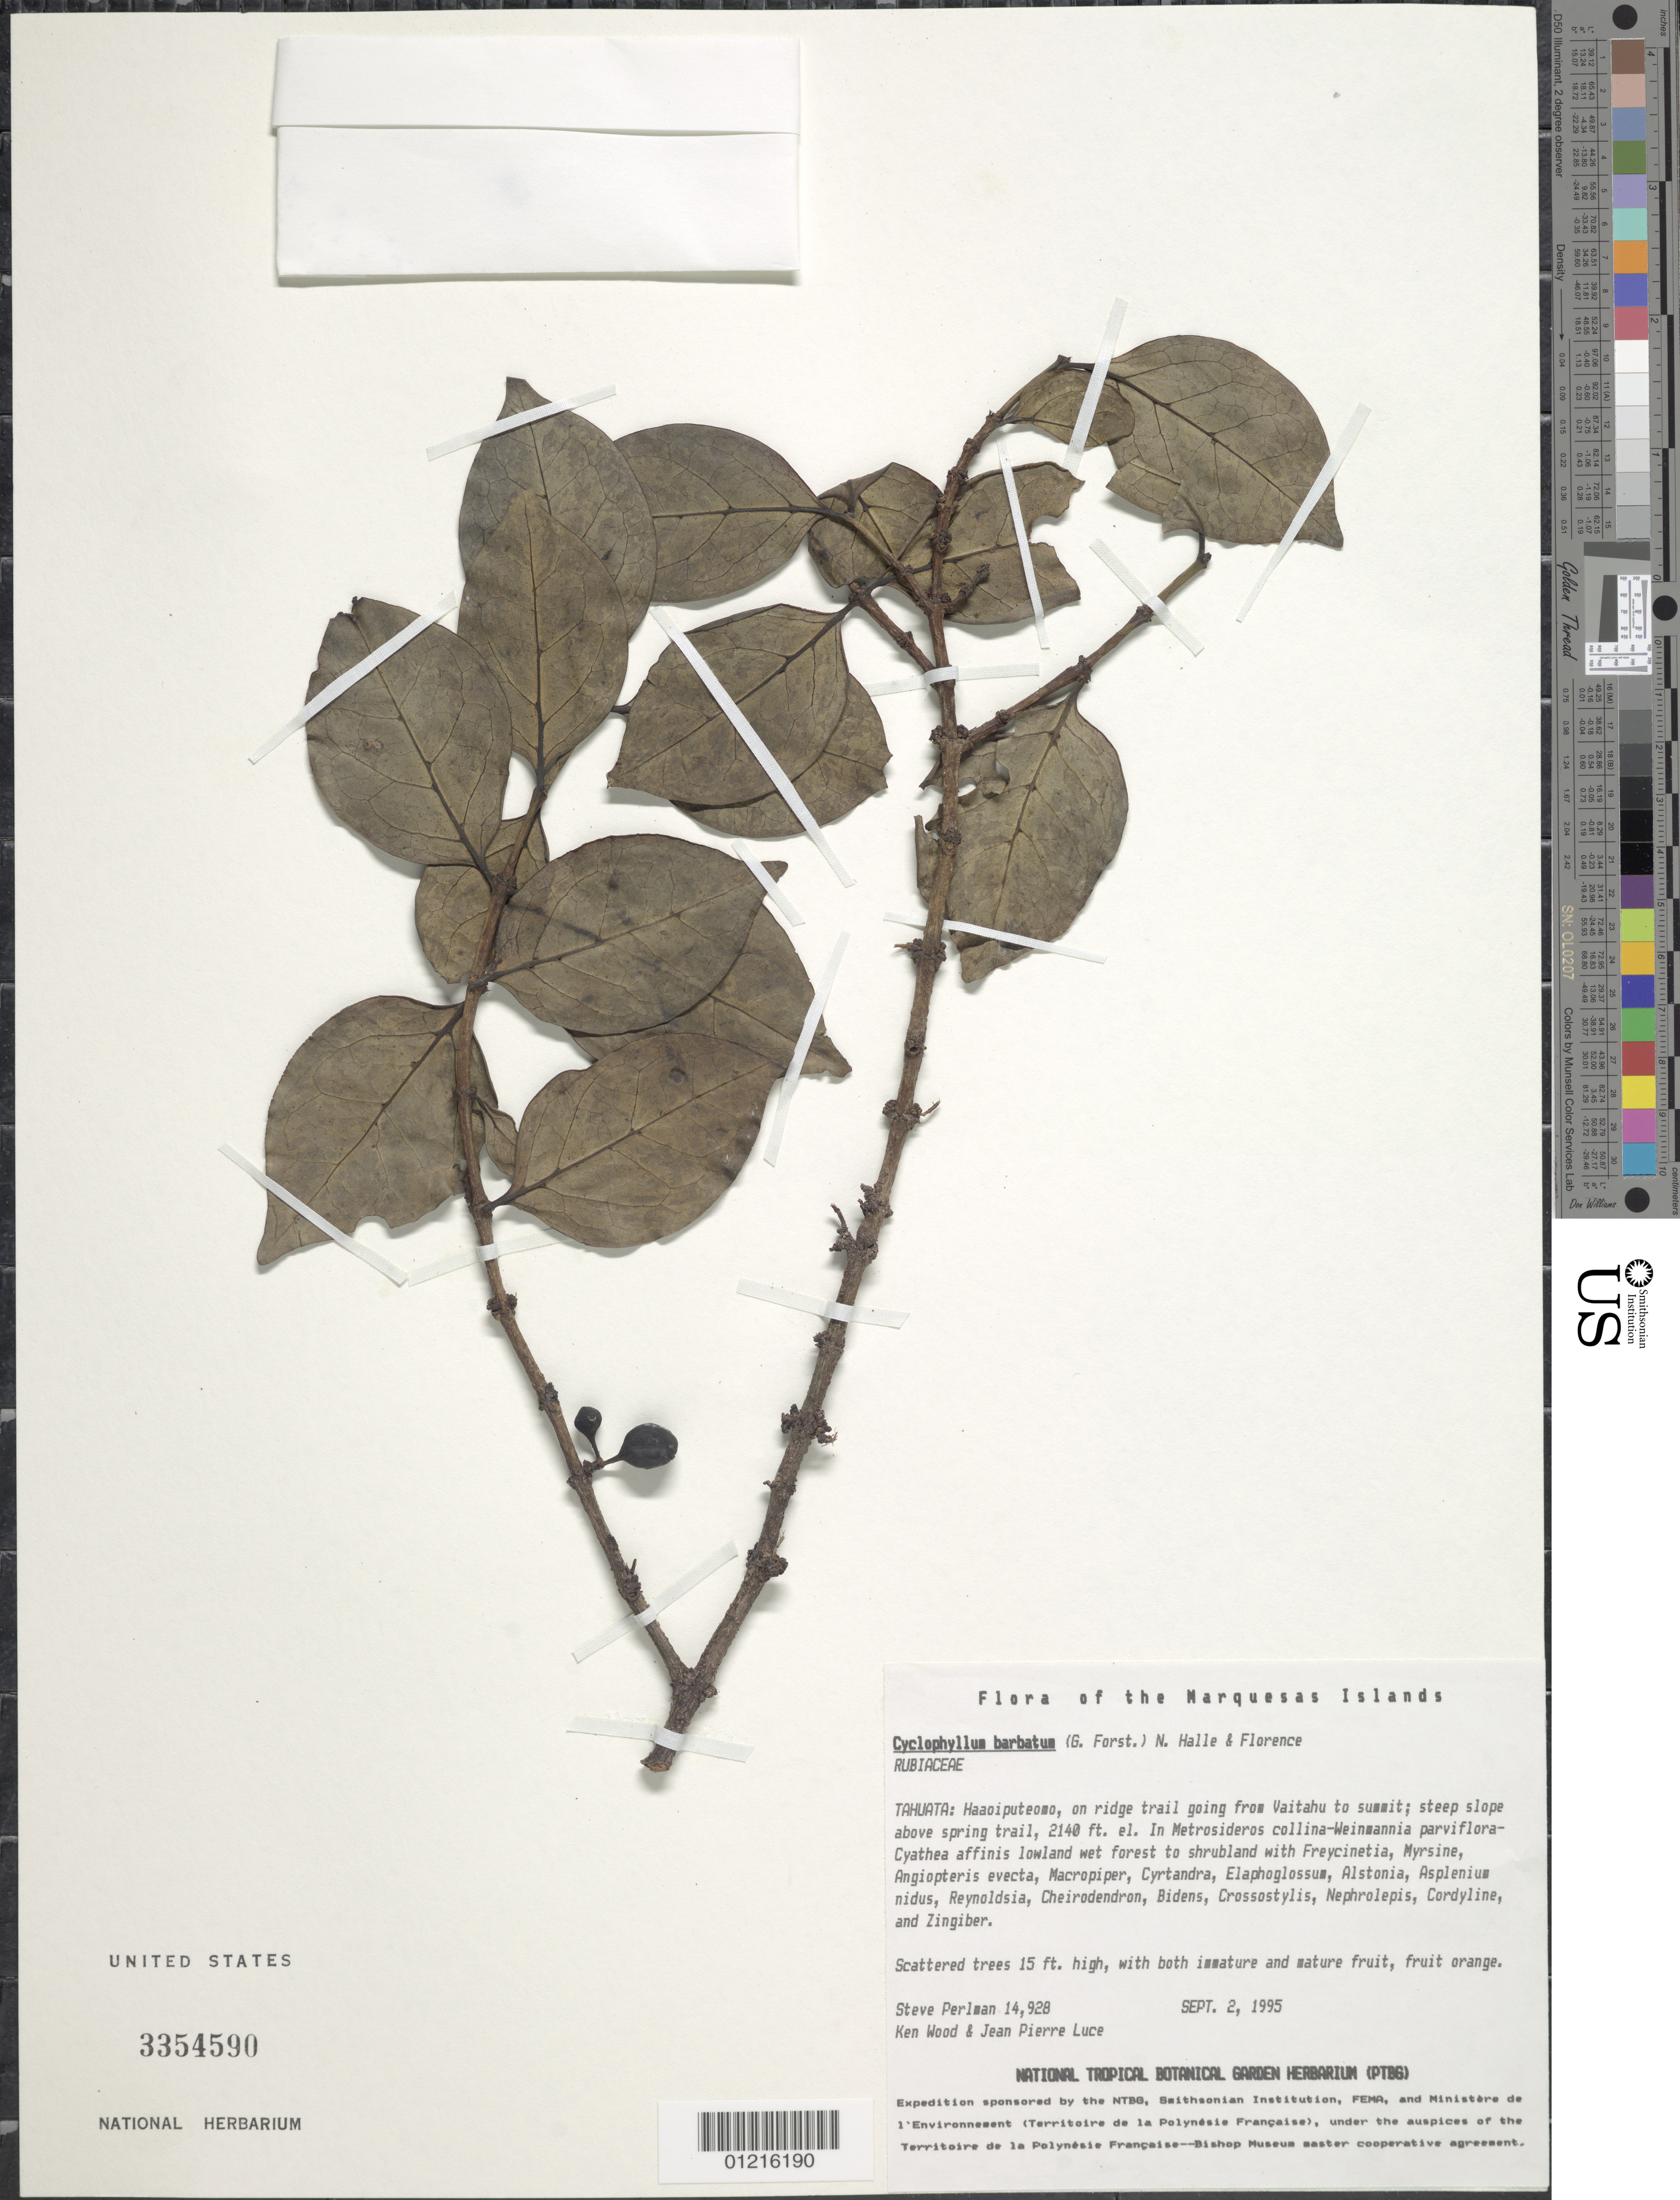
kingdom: Plantae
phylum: Tracheophyta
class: Magnoliopsida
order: Gentianales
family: Rubiaceae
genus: Cyclophyllum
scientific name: Cyclophyllum barbatum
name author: (G. Forst.) N. Hallé & J. Florence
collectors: S. P. Perlman, K. R. Wood & J. Luce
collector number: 14928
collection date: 1995-09-02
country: French Polynesia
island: Tahuata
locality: Haaoiputeomo, on ridge trail going from Vaitahu to summit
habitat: Steep slope above spring trail, in Metrosideros collina - Weinmannia parviflora - Cyathea affinis lowland wet forest to shrubland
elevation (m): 652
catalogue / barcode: US 3354590